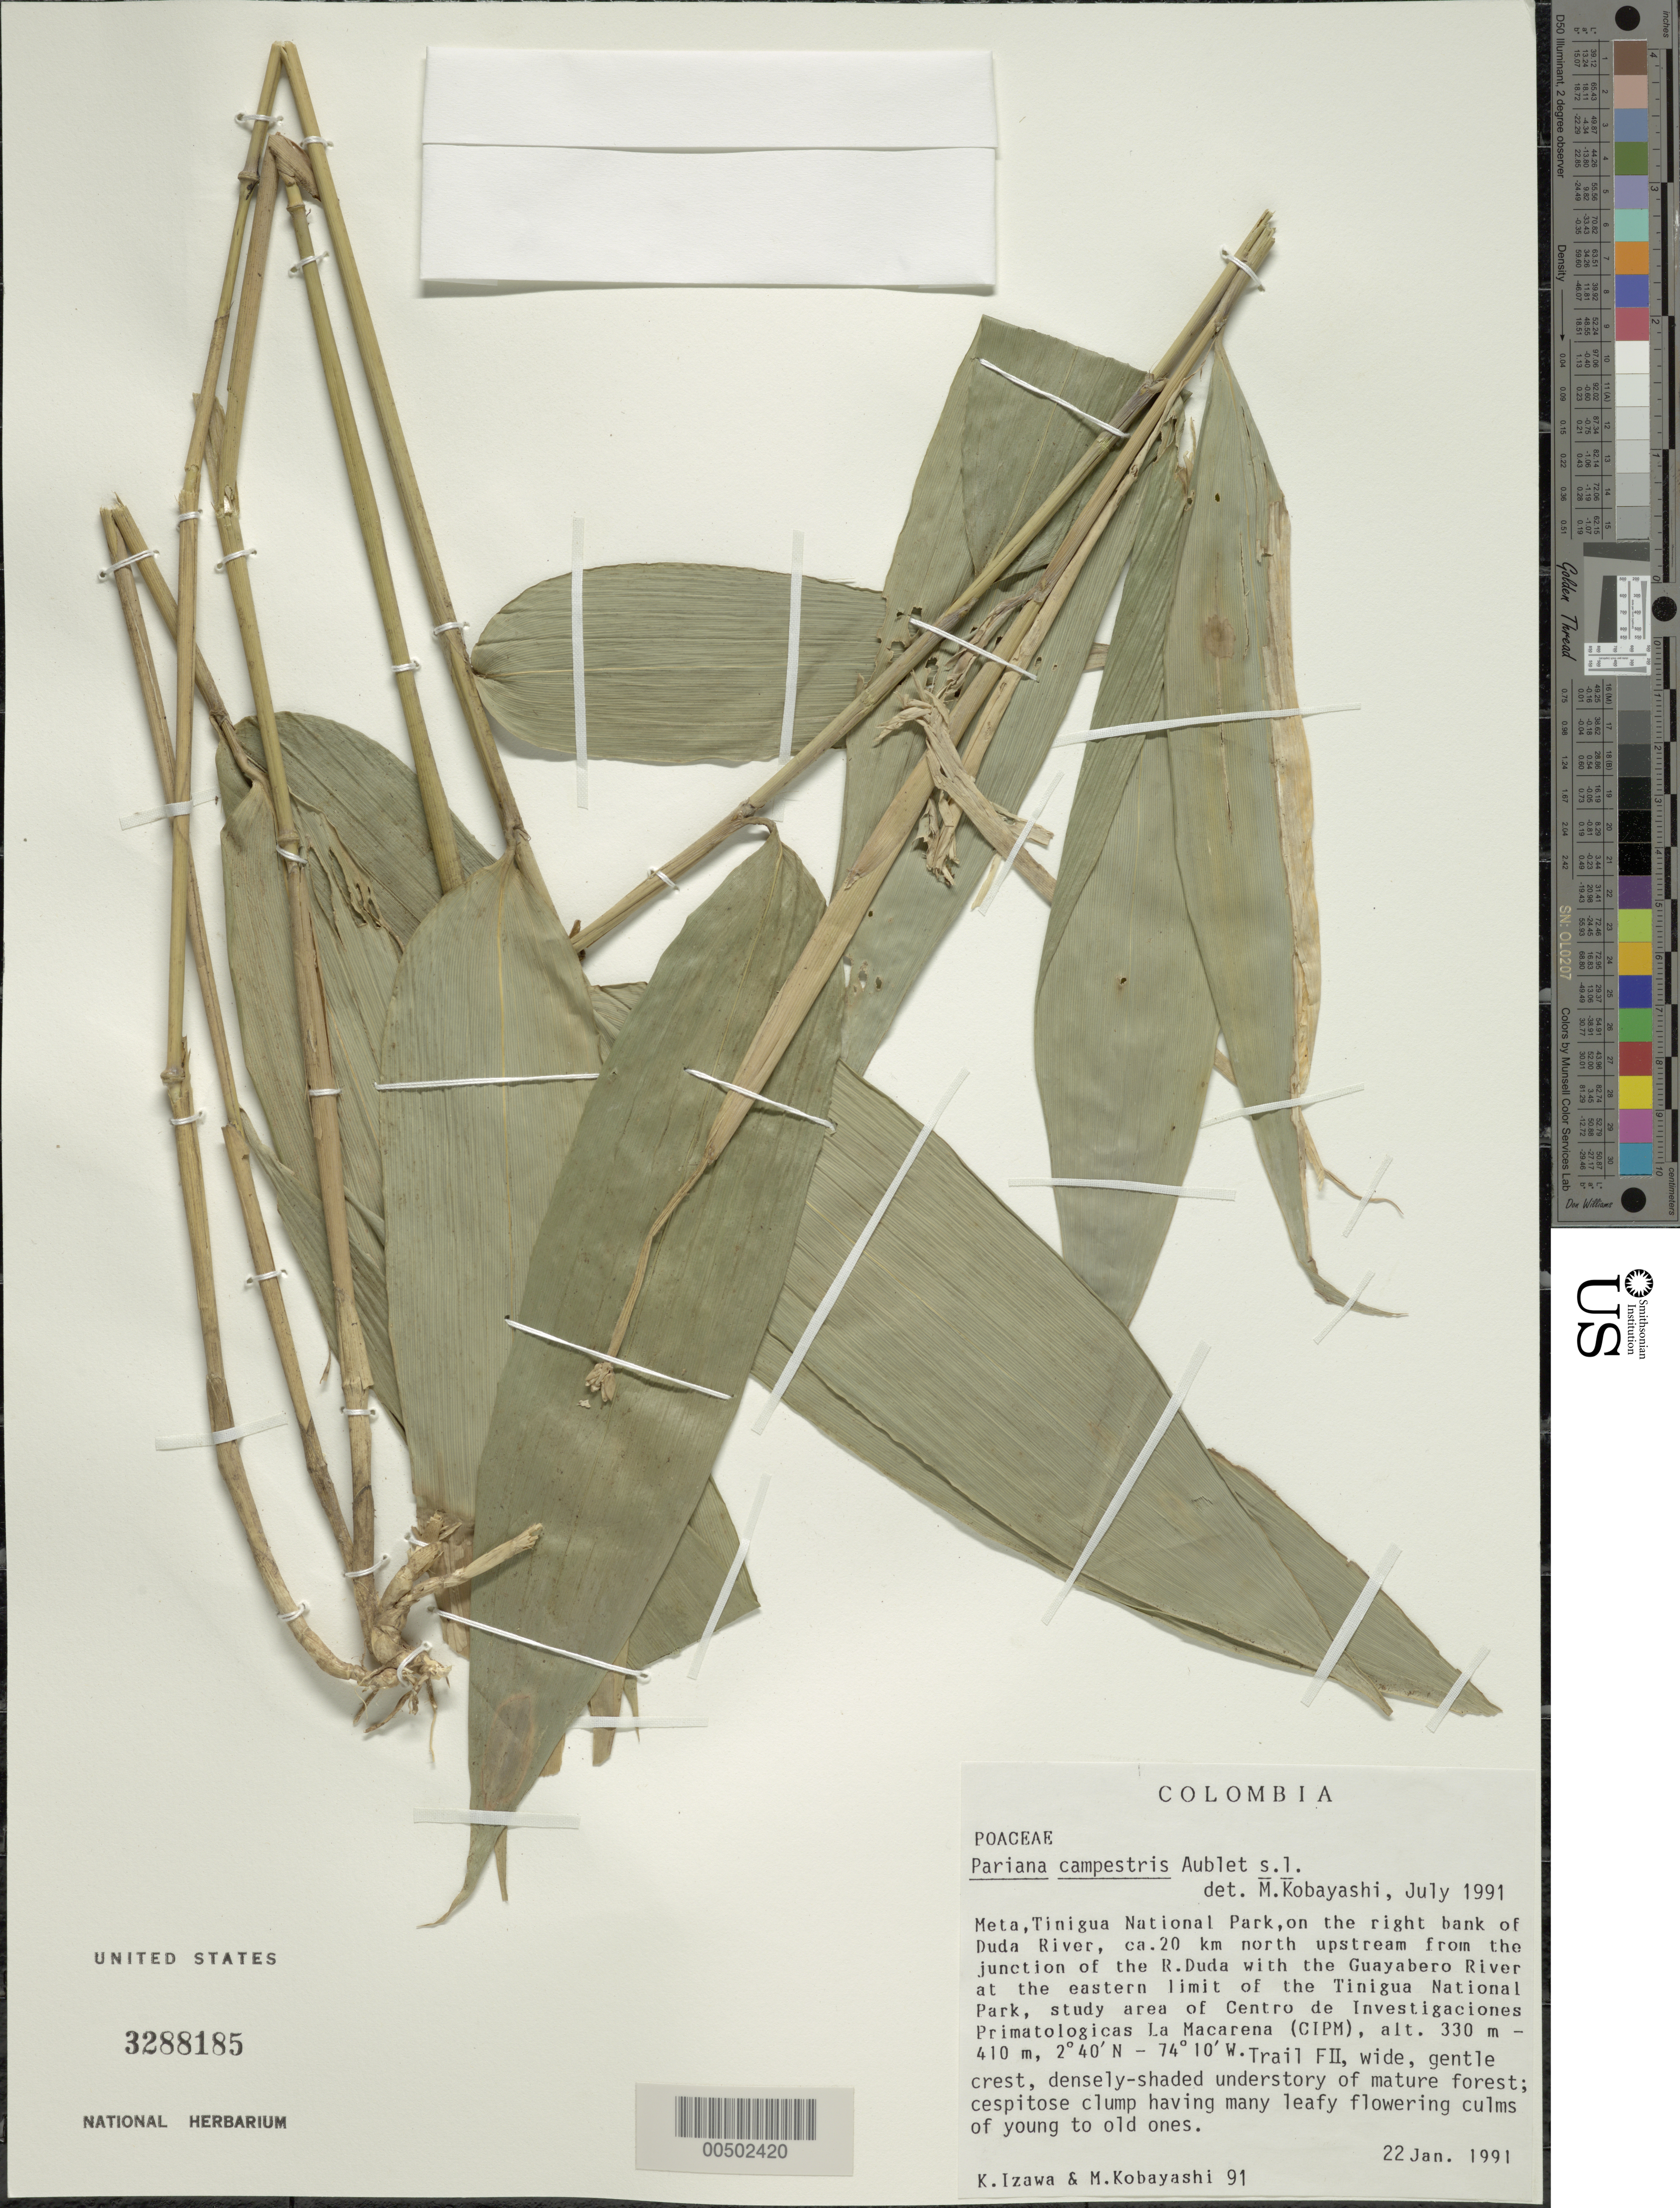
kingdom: Plantae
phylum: Tracheophyta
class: Liliopsida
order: Poales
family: Poaceae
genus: Pariana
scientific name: Pariana campestris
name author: Aubl.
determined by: Kobayashi, M.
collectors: I. Izawa & M. Kobayashi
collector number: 91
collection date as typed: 22 Jan 1991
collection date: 1991-01-22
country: Colombia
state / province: Meta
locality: Tinigua National Park, bank of Duda River, ca. 20 km N of junct. with the Guayabero River, Trail fii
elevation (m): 330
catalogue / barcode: US 3288185